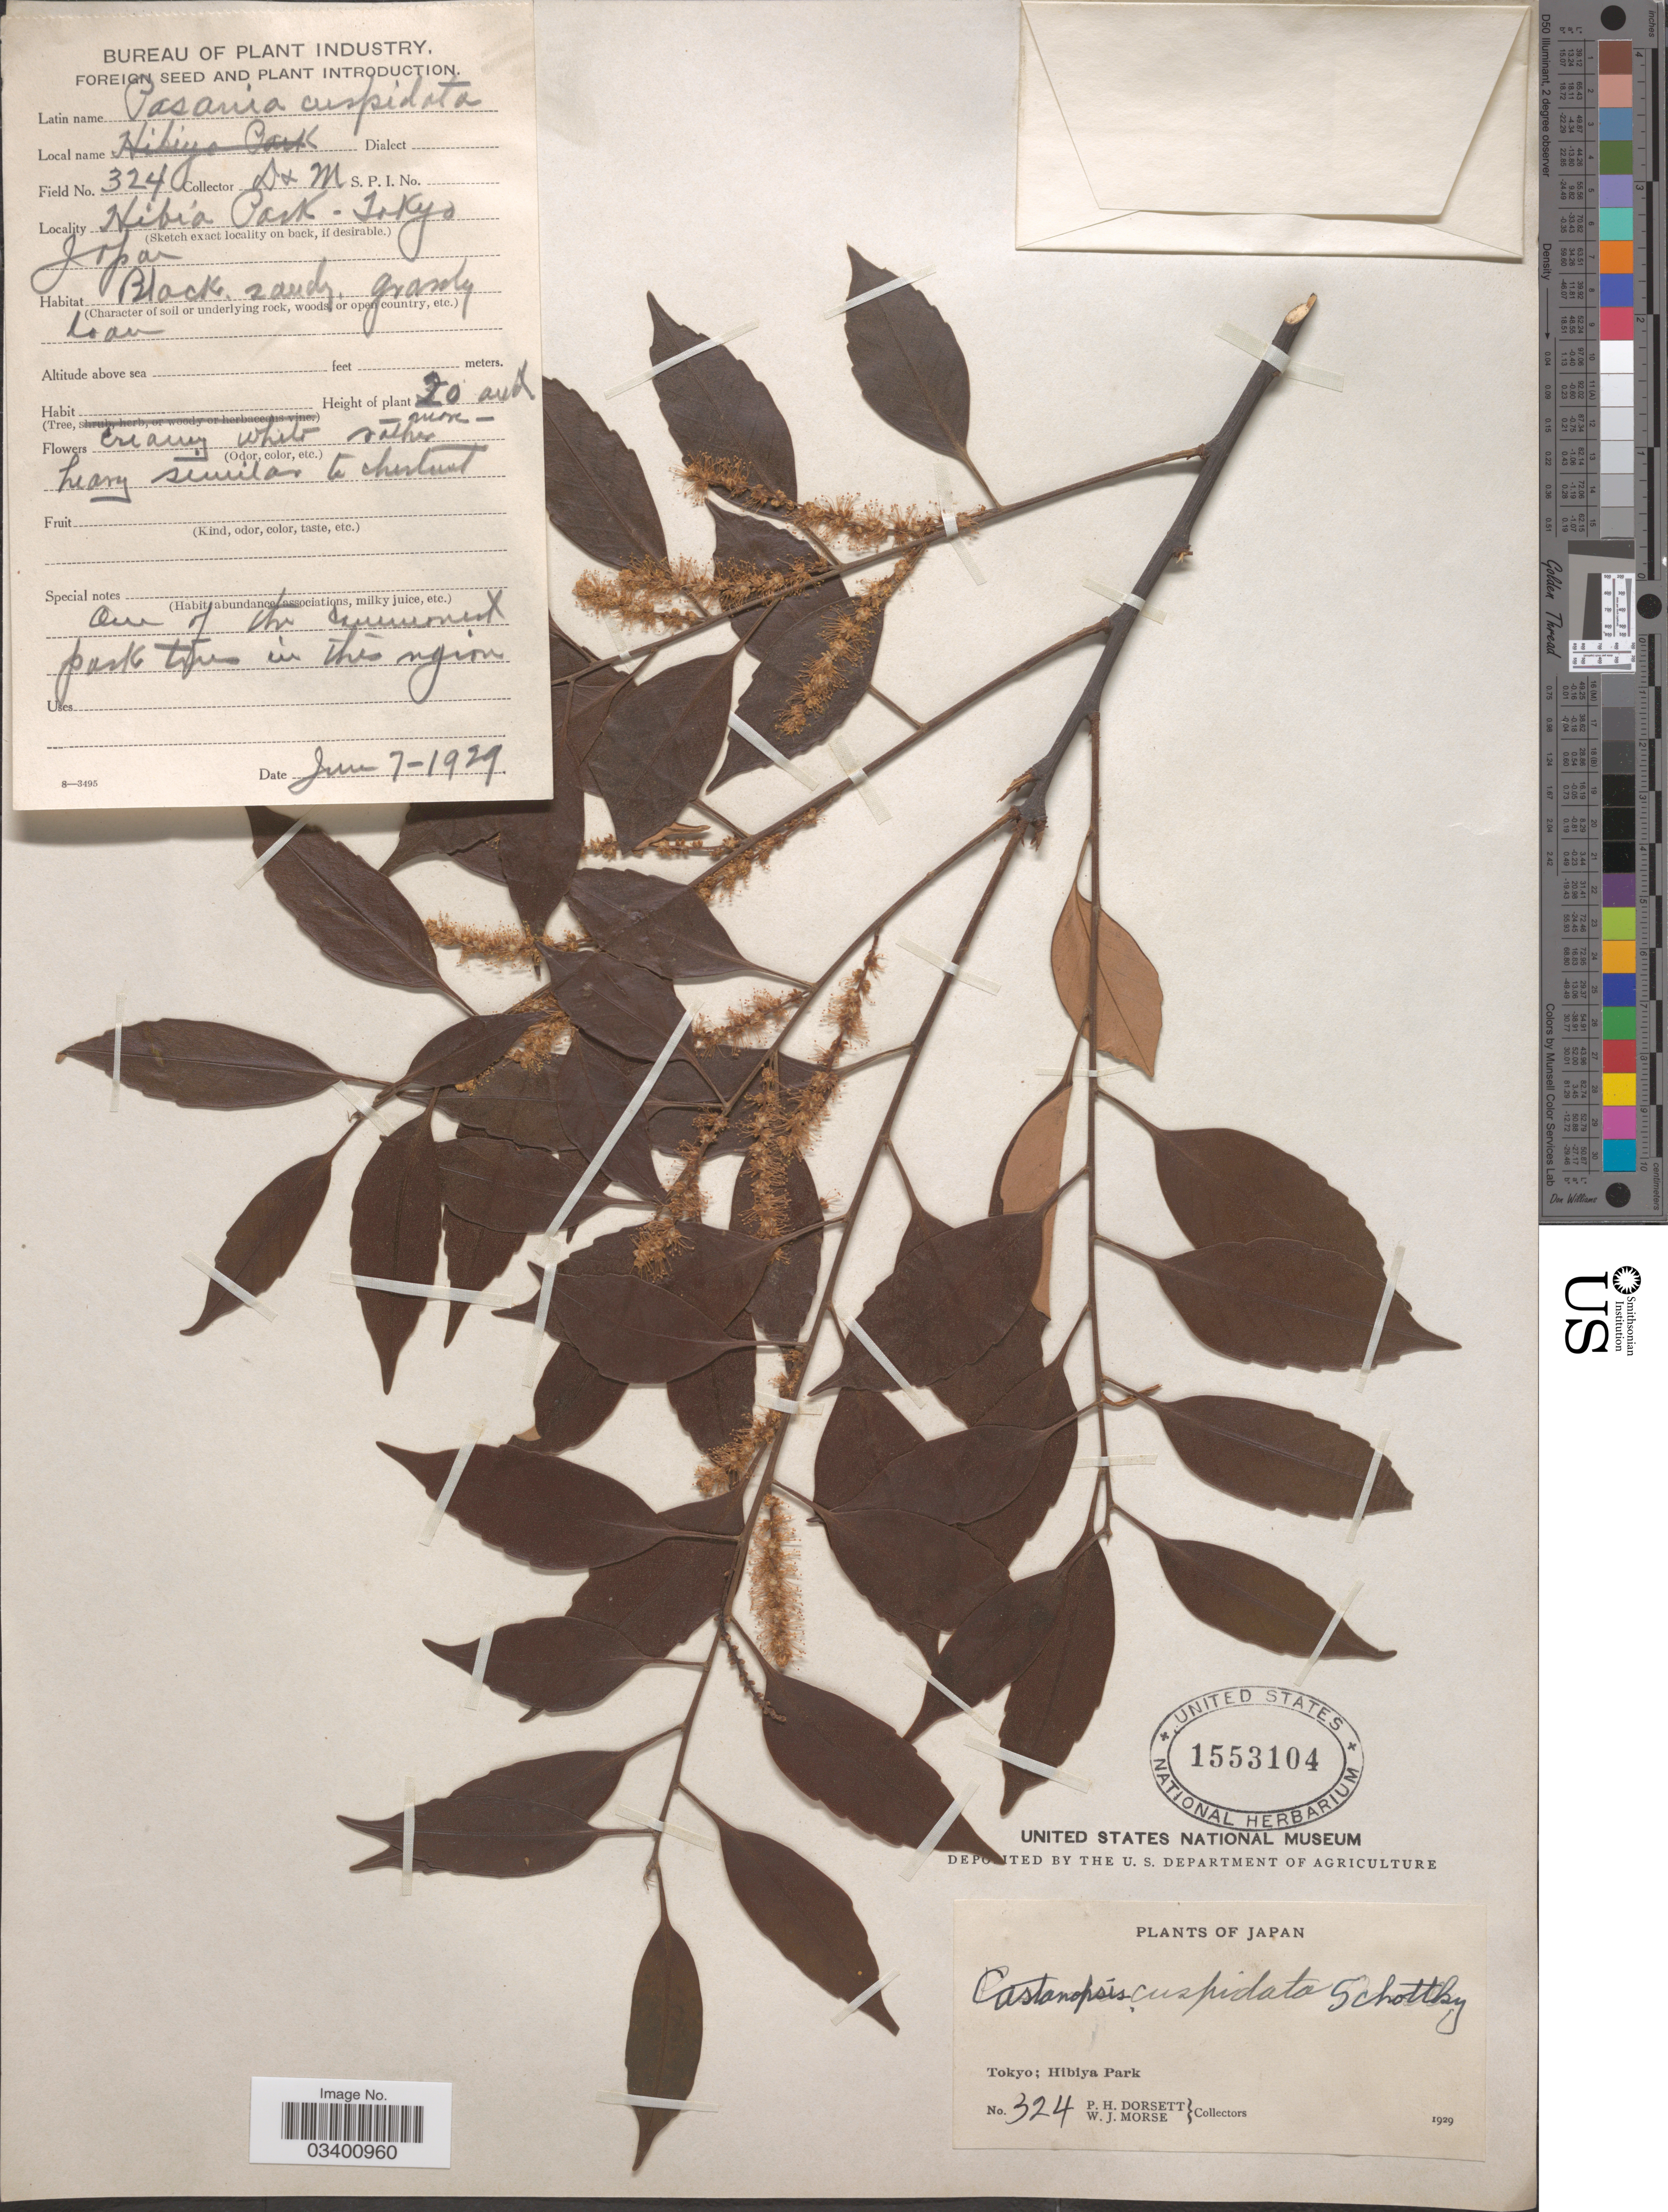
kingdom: Plantae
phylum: Tracheophyta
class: Magnoliopsida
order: Fagales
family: Fagaceae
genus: Castanopsis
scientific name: Castanopsis cuspidata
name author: (Thunb.) Schottky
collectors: P. H. Dorsett & W. J. Morse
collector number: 324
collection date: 1929-06-07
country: Japan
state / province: Tokyo, Federal City of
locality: Tokyo; Hibiya Park.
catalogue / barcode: US 1553104